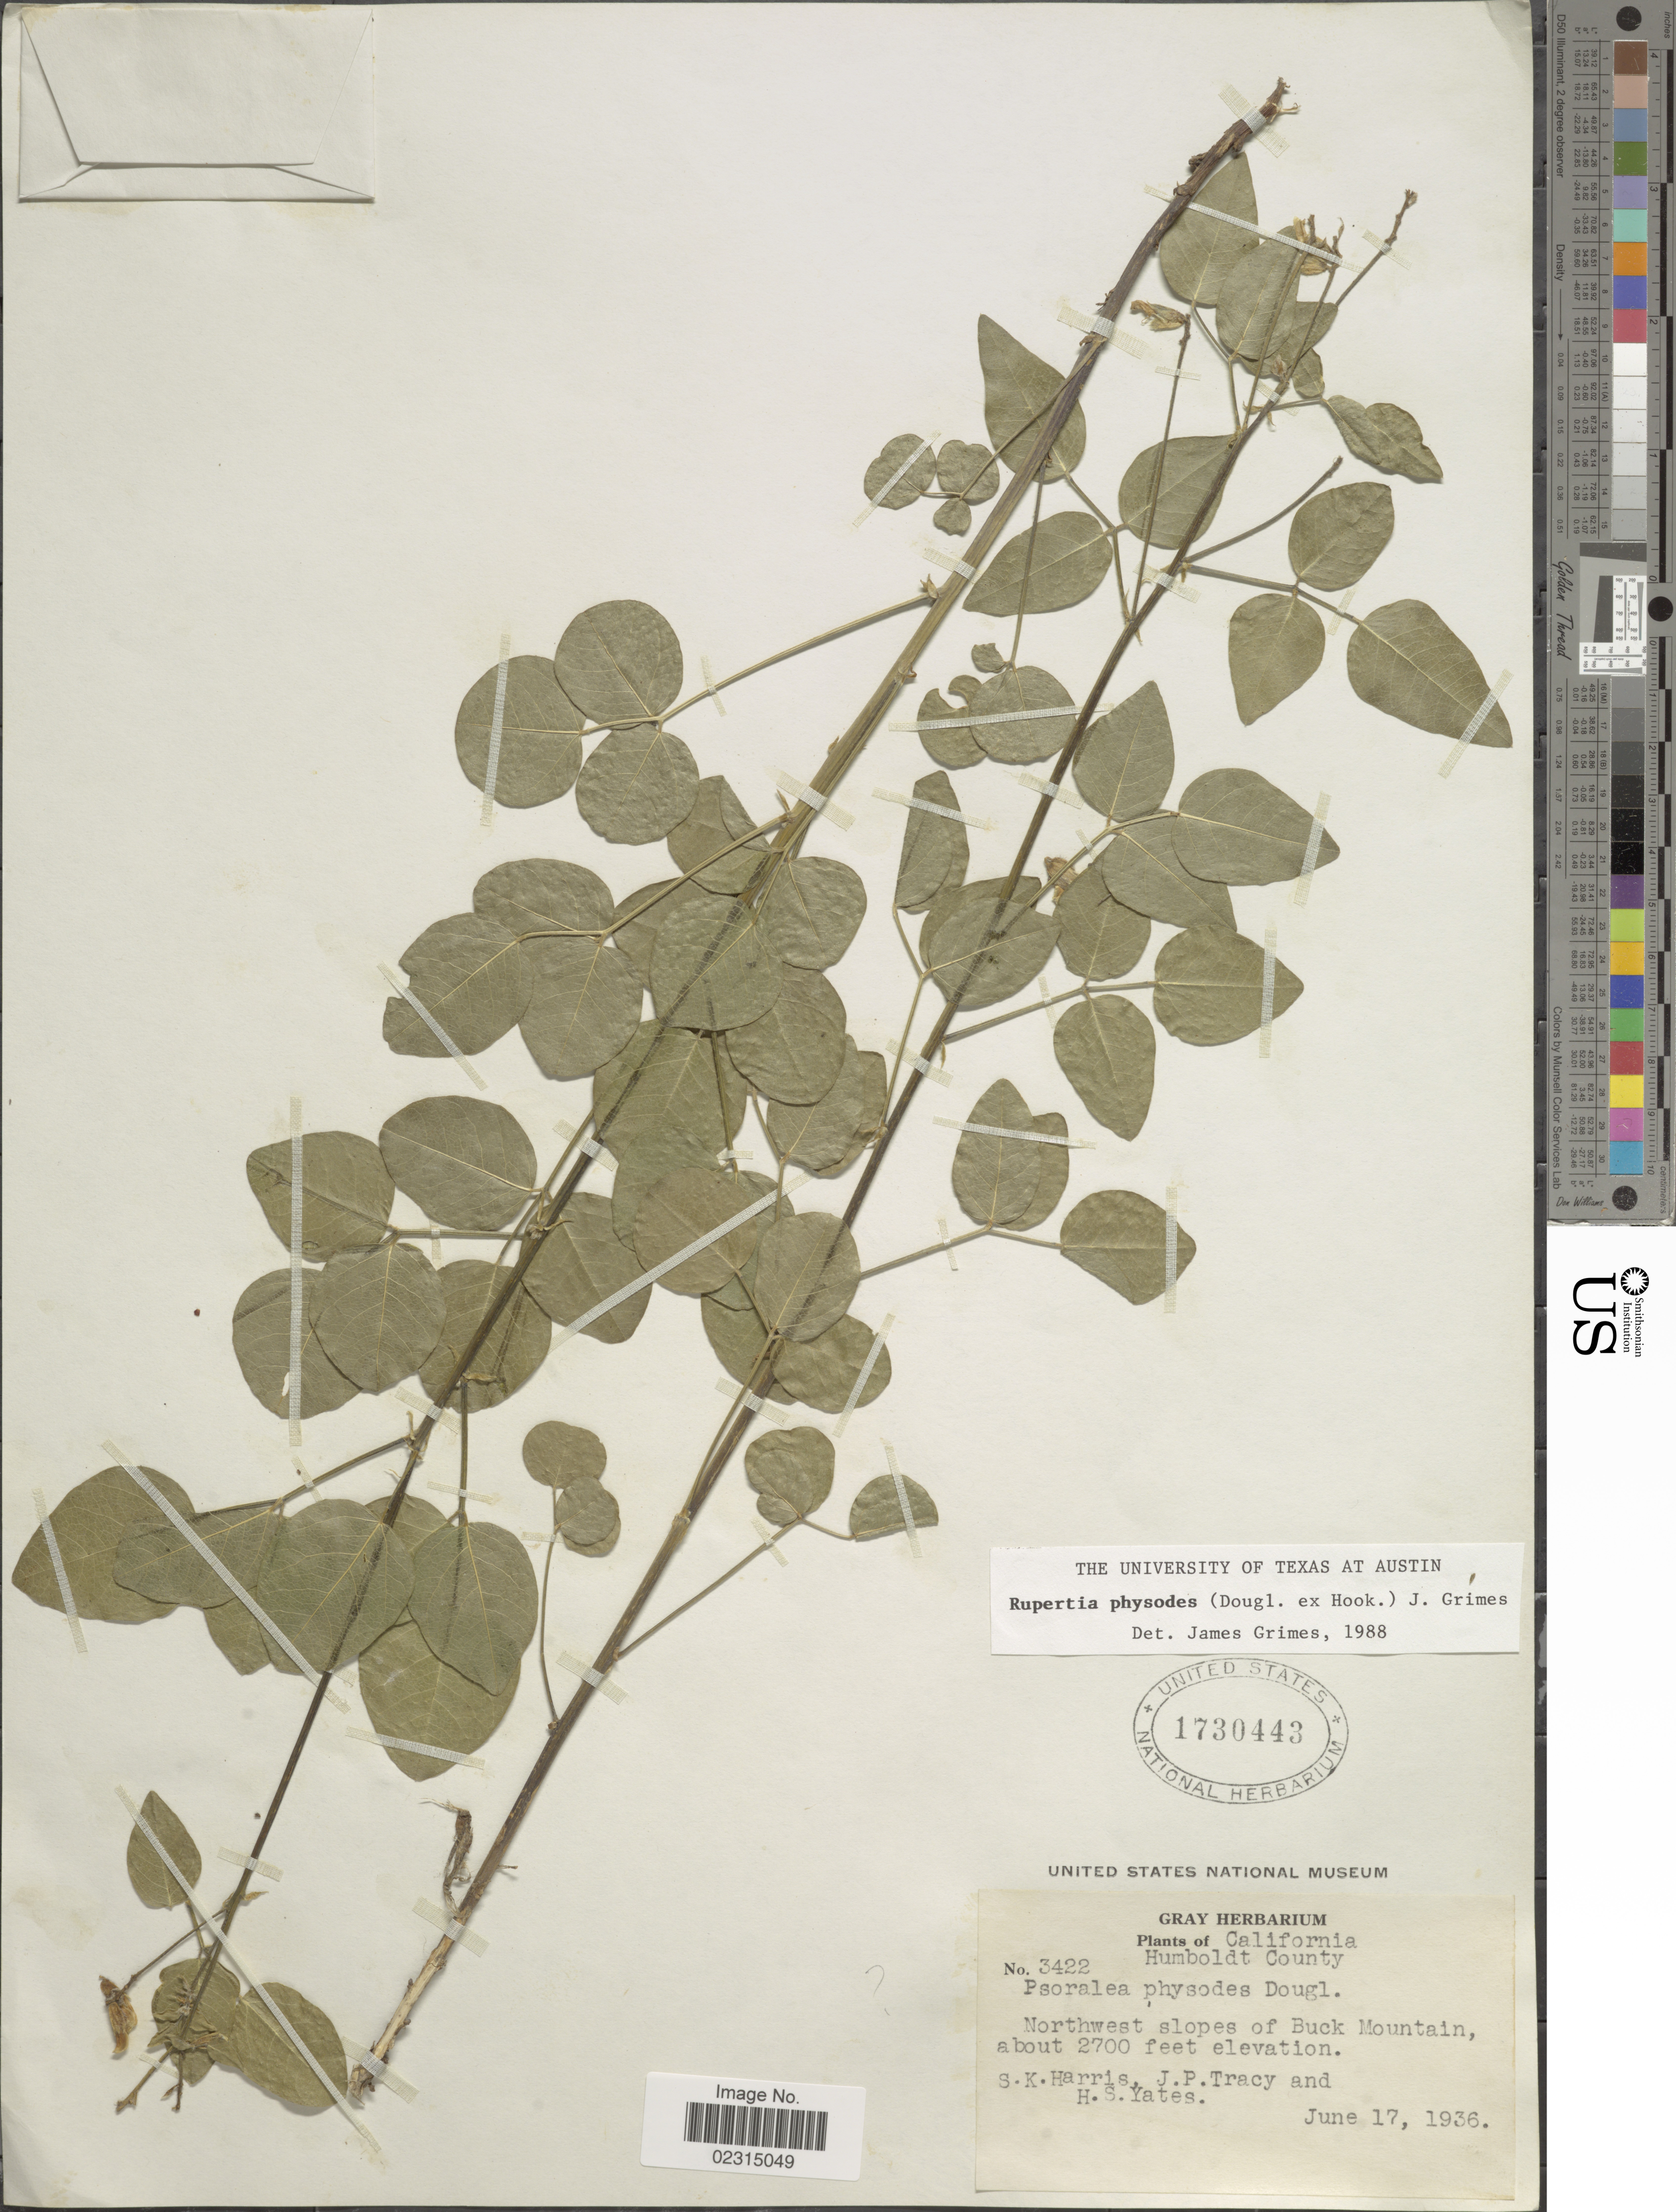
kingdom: Plantae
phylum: Tracheophyta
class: Magnoliopsida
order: Fabales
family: Fabaceae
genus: Rupertia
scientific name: Rupertia physodes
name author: (Douglas) J.W. Grimes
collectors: S. K. Harris, J. Tracy & H. S. Yates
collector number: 3422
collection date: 1936-06-17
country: United States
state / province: California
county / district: Humboldt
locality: Humboldt County, Northwest slopes of Buck Mountain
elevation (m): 823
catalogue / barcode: US 1730443